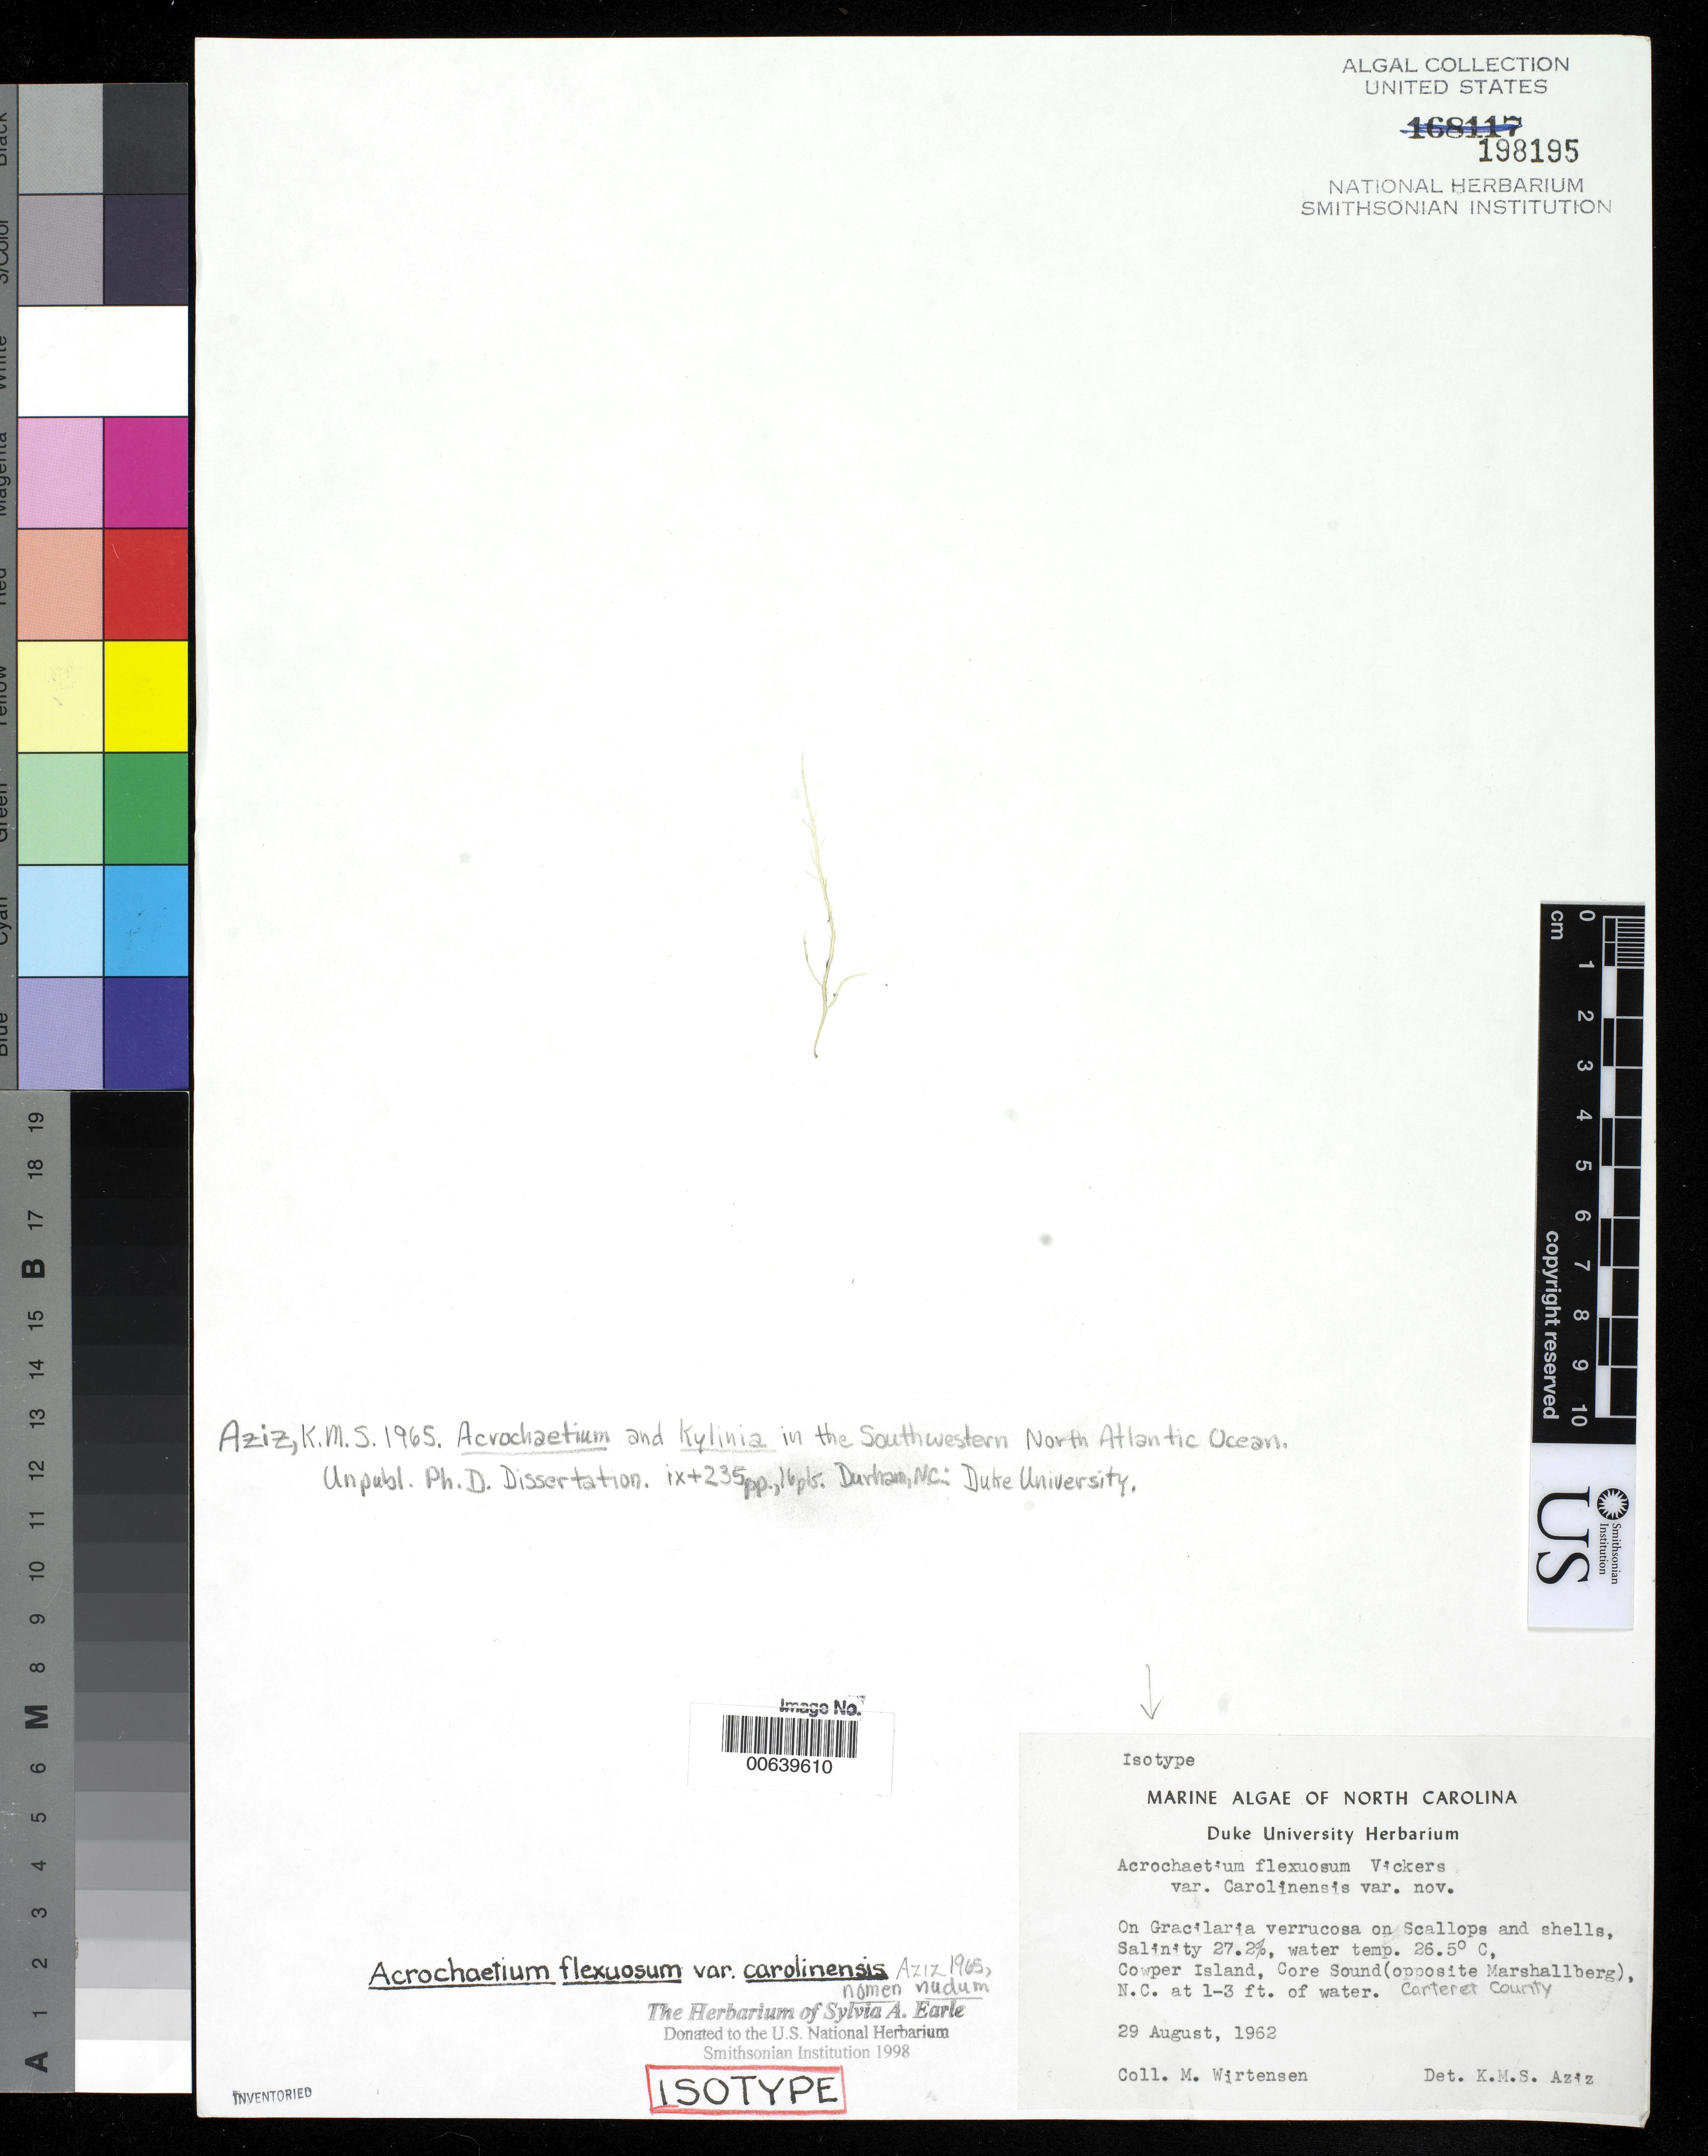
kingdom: Plantae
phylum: Rhodophyta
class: Florideophyceae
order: Acrochaetiales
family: Acrochaetiaceae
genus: Acrochaetium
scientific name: Acrochaetium flexuosum var. carolinensis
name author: Aziz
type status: Isotype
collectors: M. Wirtensen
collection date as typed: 29 Aug 1962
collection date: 1962-08-29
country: United States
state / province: North Carolina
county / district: Carteret County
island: Cowper Island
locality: Core Sound, opposite Marshallberg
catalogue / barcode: US 198195